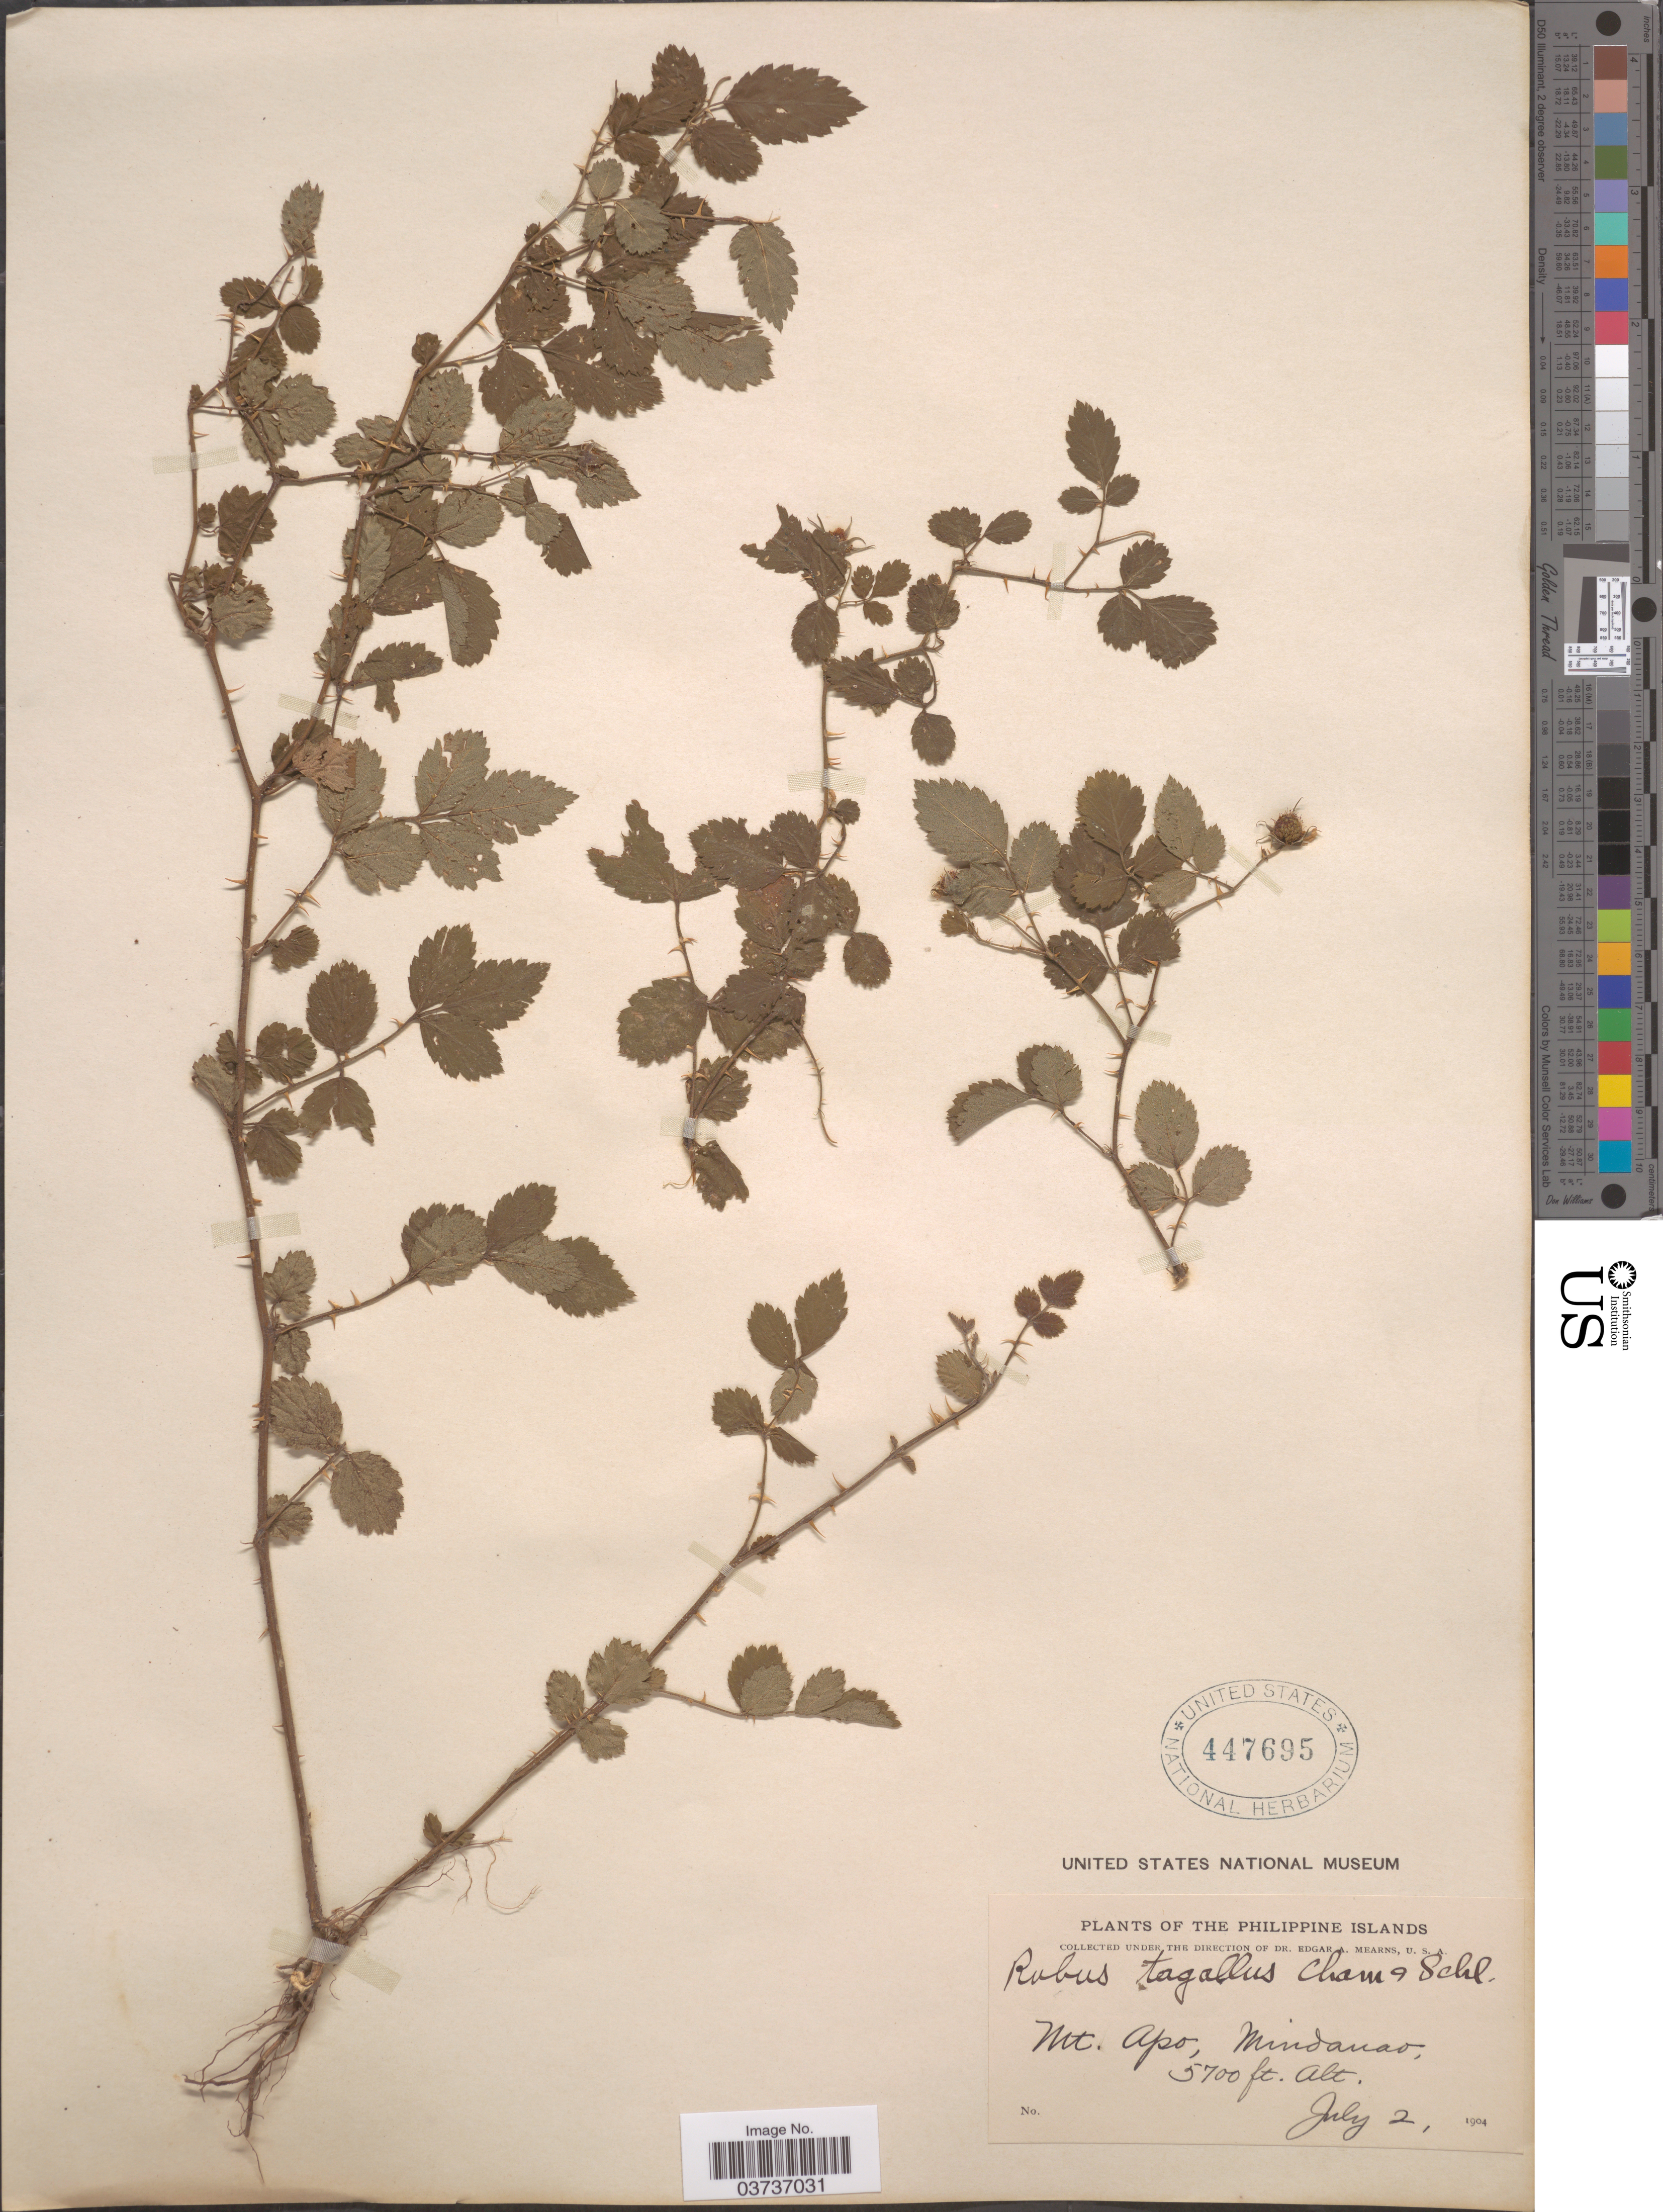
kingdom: Plantae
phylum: Tracheophyta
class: Magnoliopsida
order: Rosales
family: Rosaceae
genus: Rubus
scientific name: Rubus tagallus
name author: Cham. & Schltdl.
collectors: E. A. Mearns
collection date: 1904-07-02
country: Philippines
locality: Mt. Apo, Mindanao.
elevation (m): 1128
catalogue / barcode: US 447695